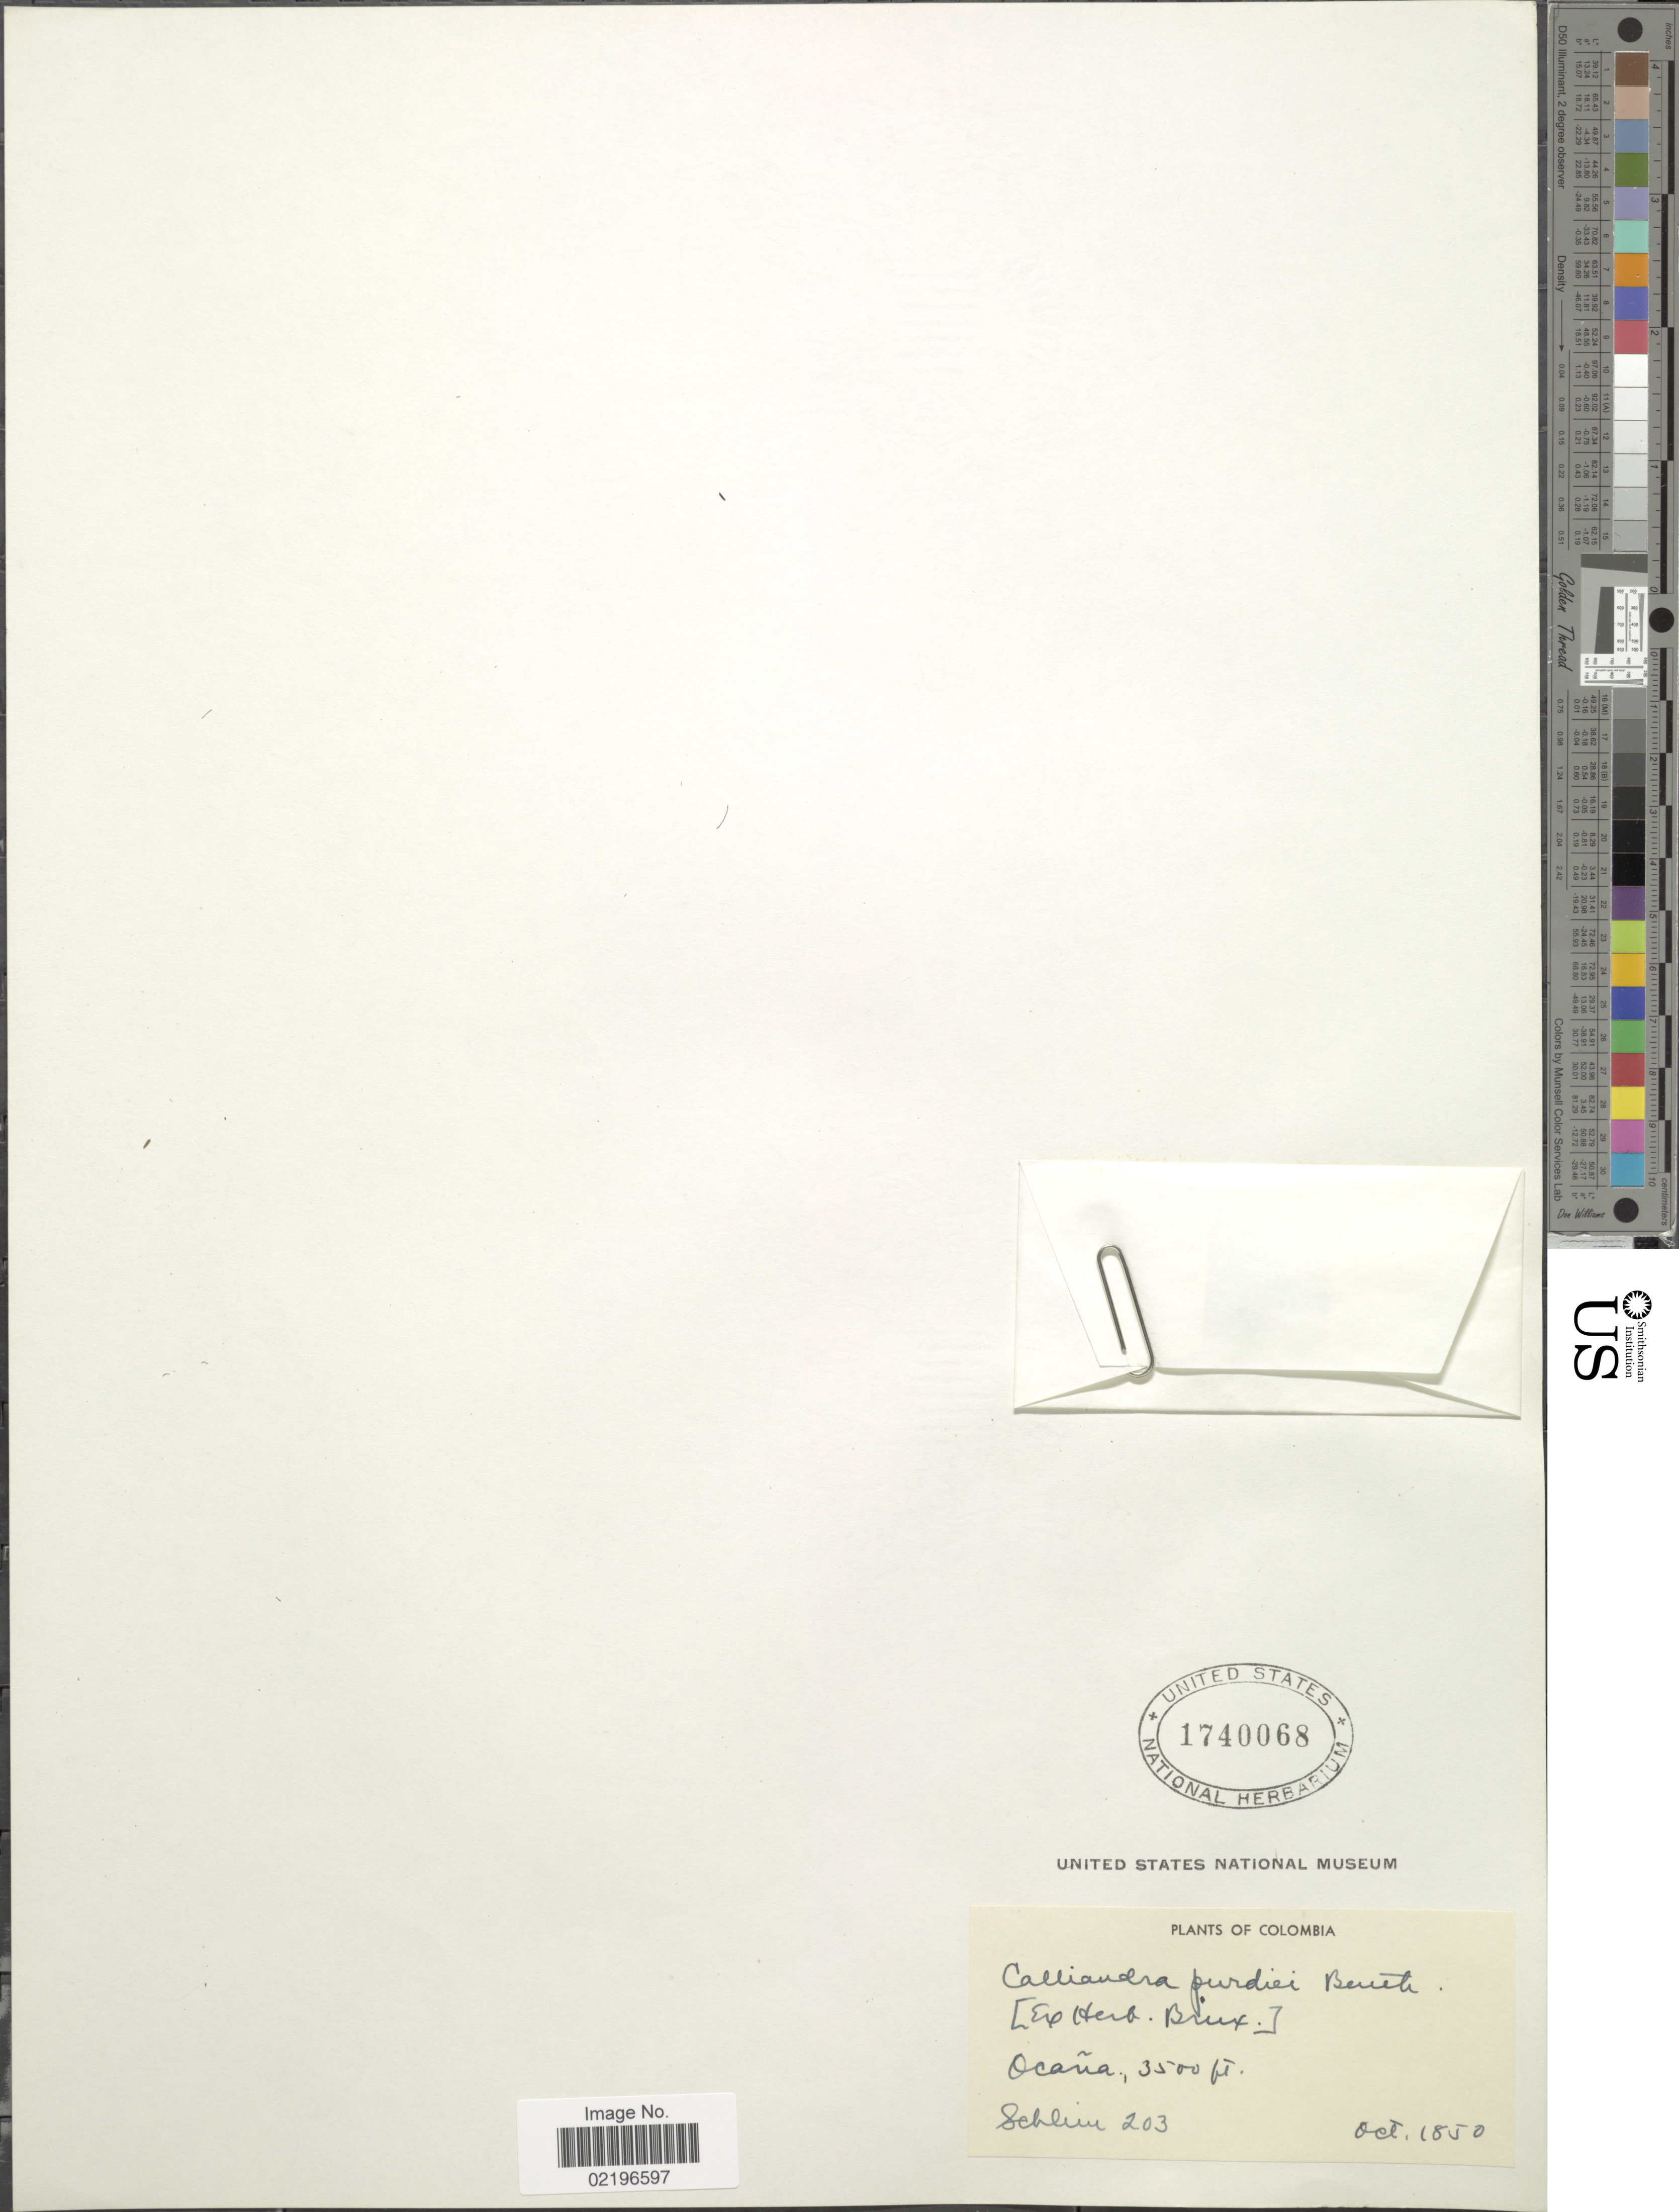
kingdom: Plantae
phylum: Tracheophyta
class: Magnoliopsida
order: Fabales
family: Fabaceae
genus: Calliandra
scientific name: Calliandra purdiaei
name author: Benth.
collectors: L. Schlim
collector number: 203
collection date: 1850-10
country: Colombia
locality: Ocana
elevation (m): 1067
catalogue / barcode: US 1740068